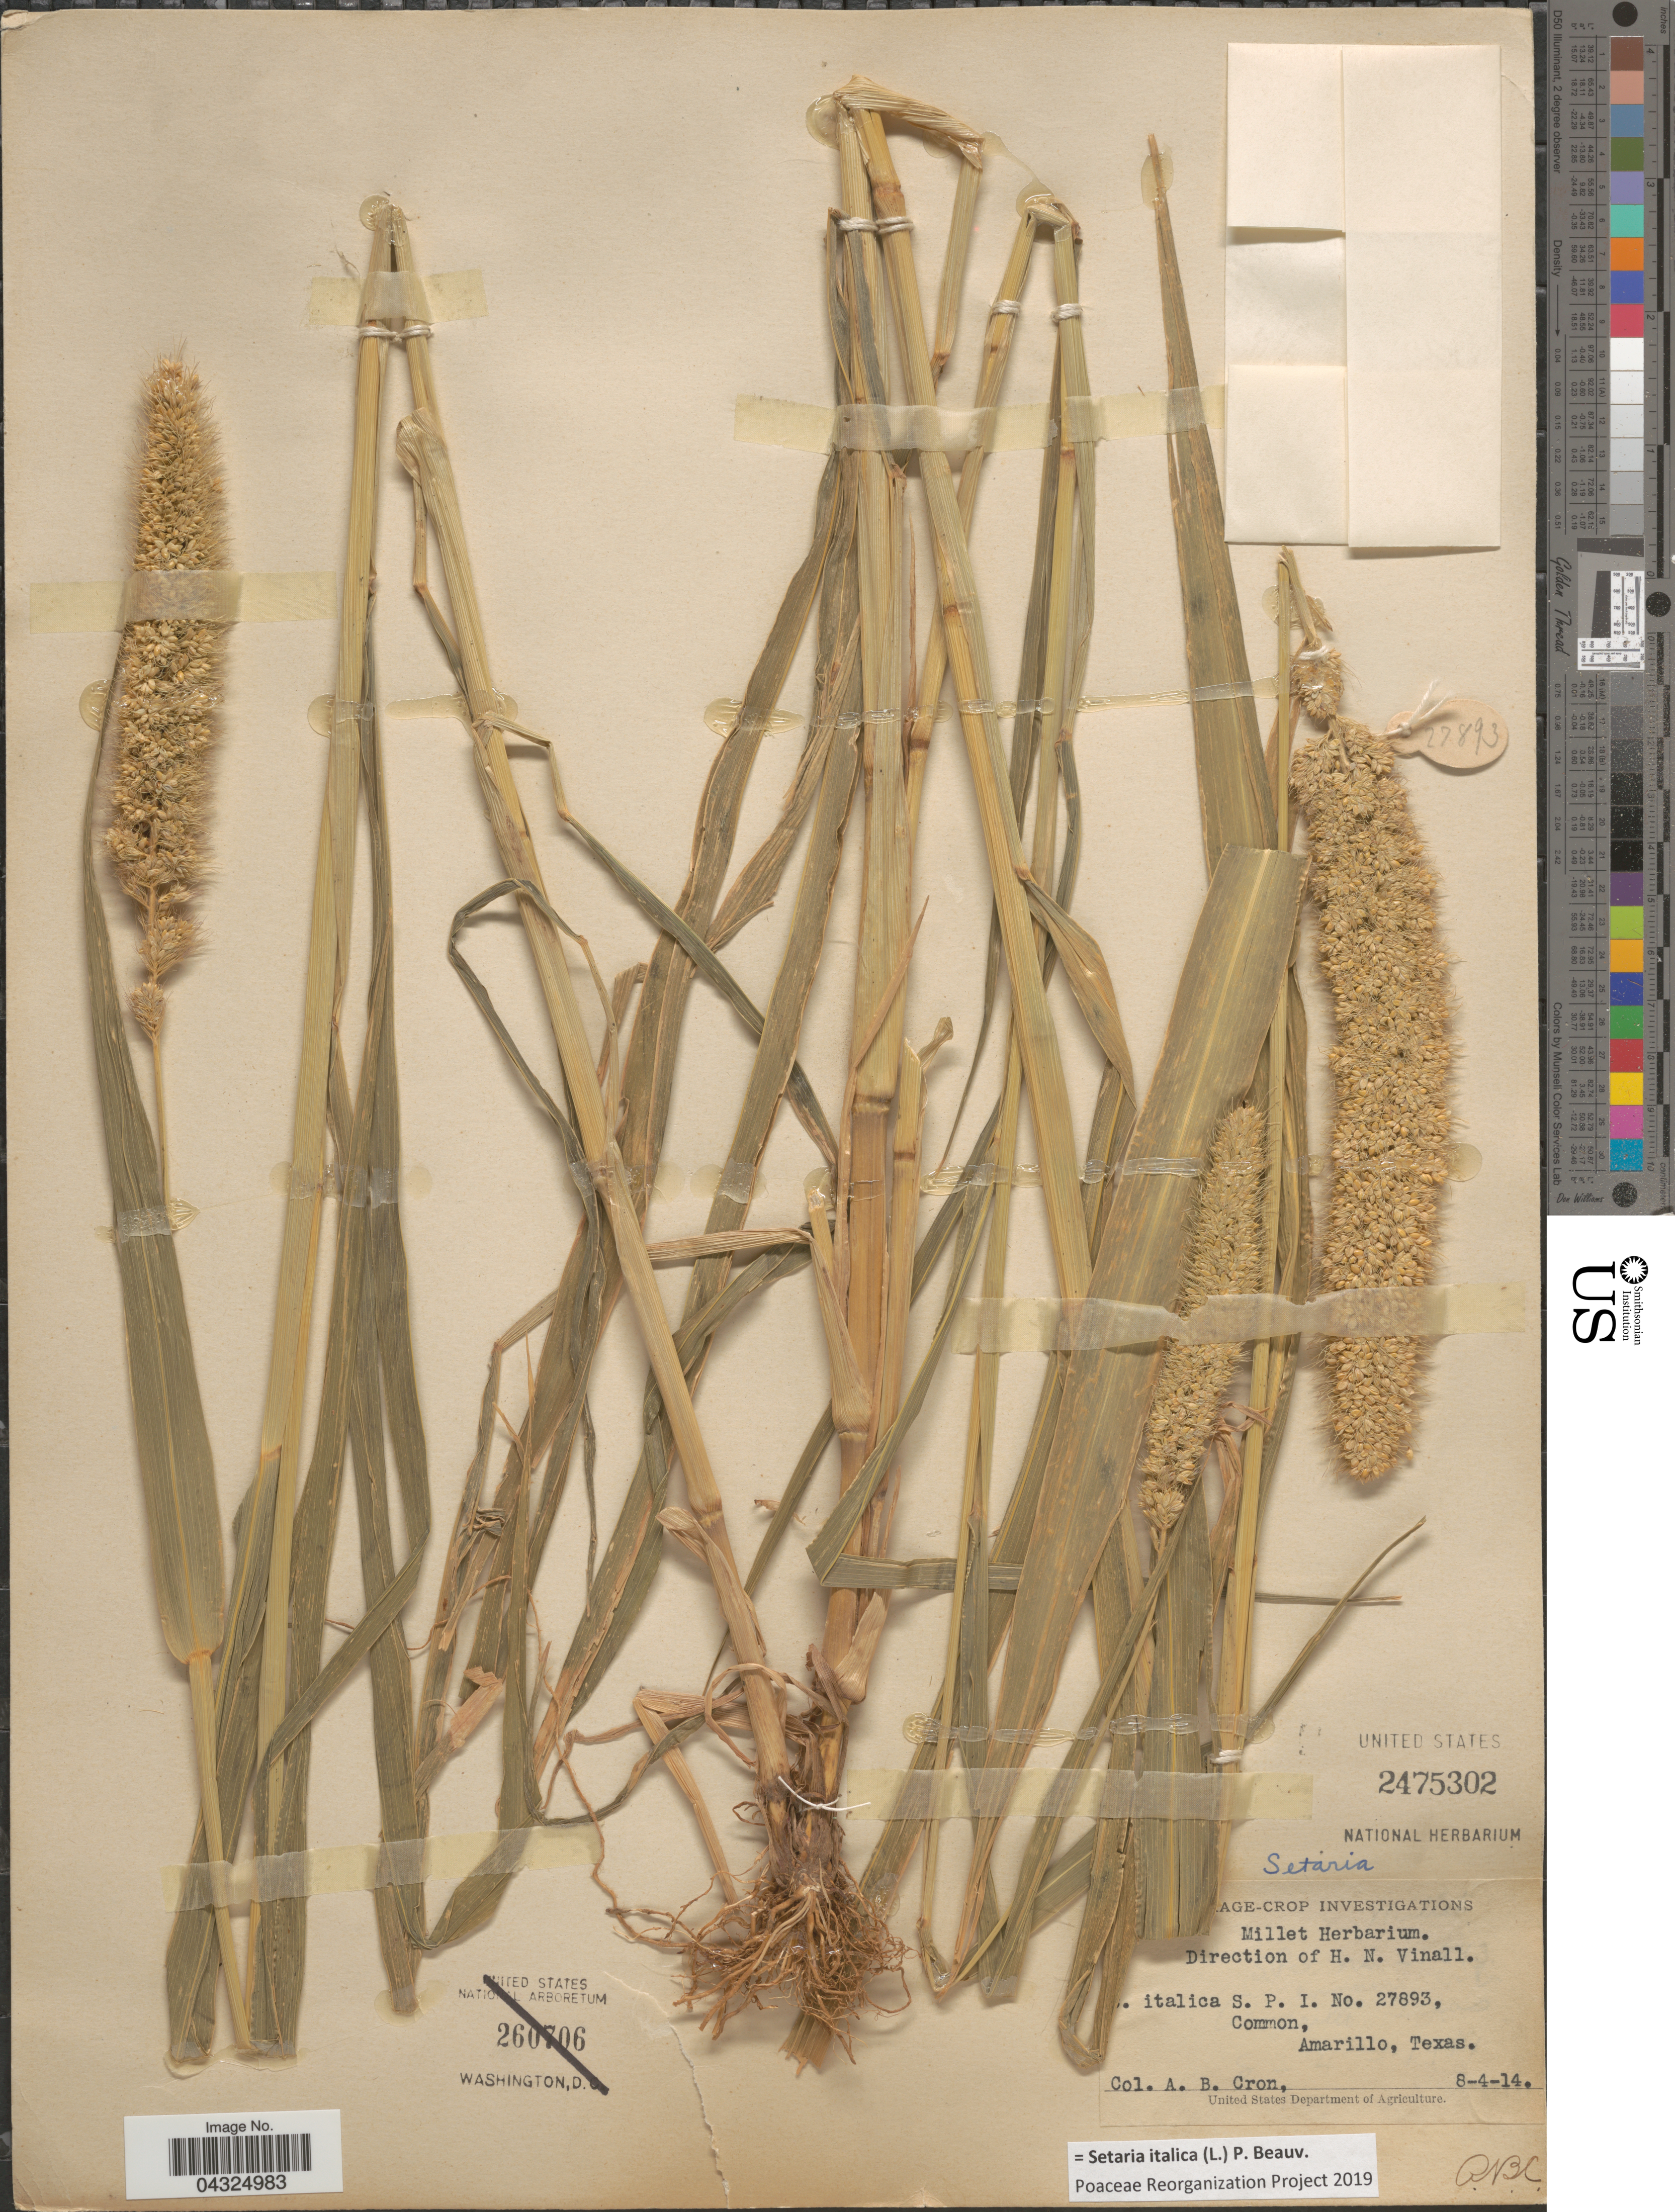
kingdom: Plantae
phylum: Tracheophyta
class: Liliopsida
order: Poales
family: Poaceae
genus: Setaria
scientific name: Setaria italica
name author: (L.) P. Beauv.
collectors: A. Cron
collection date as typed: Transcribed d/m/y: 4/8/14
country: United States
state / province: Texas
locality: Common, Amarillo.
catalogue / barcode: US 2475302